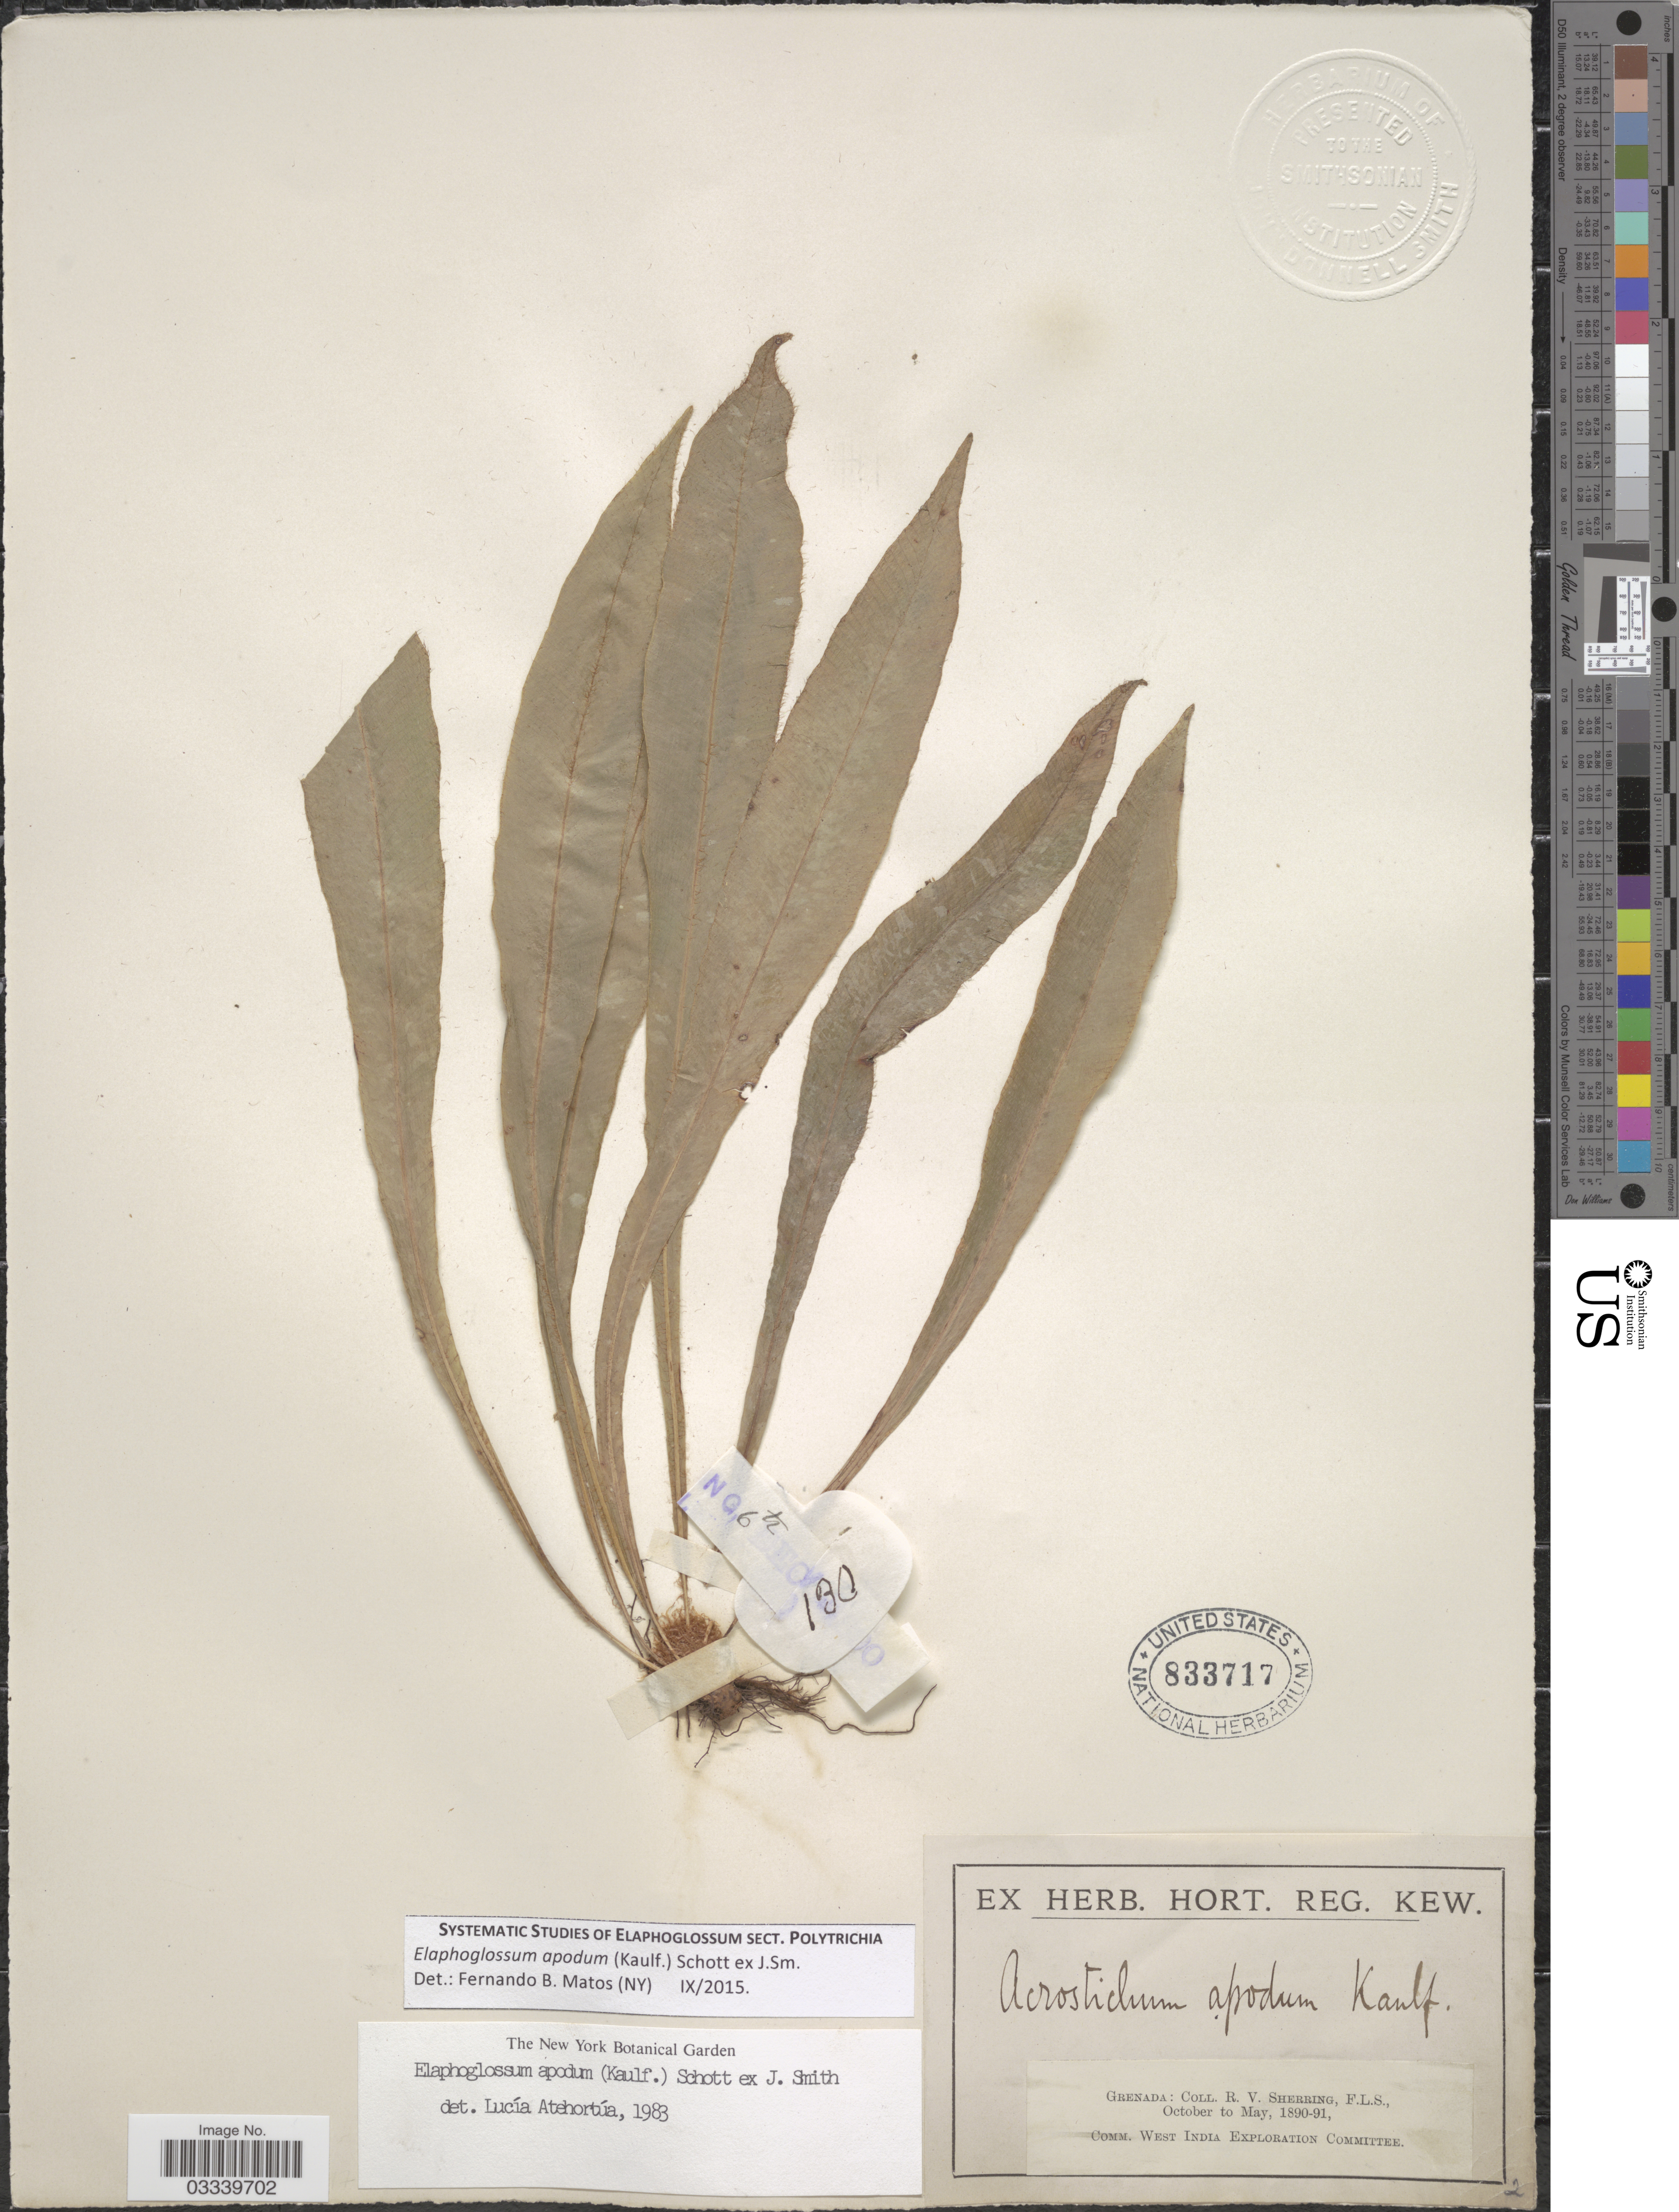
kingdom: Plantae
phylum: Tracheophyta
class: Polypodiopsida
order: Polypodiales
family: Dryopteridaceae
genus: Elaphoglossum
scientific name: Elaphoglossum apodum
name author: (Kaulf.) Schott ex J. Sm.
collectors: R. Sherring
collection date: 1890-10/1891-05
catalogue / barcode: US 833717